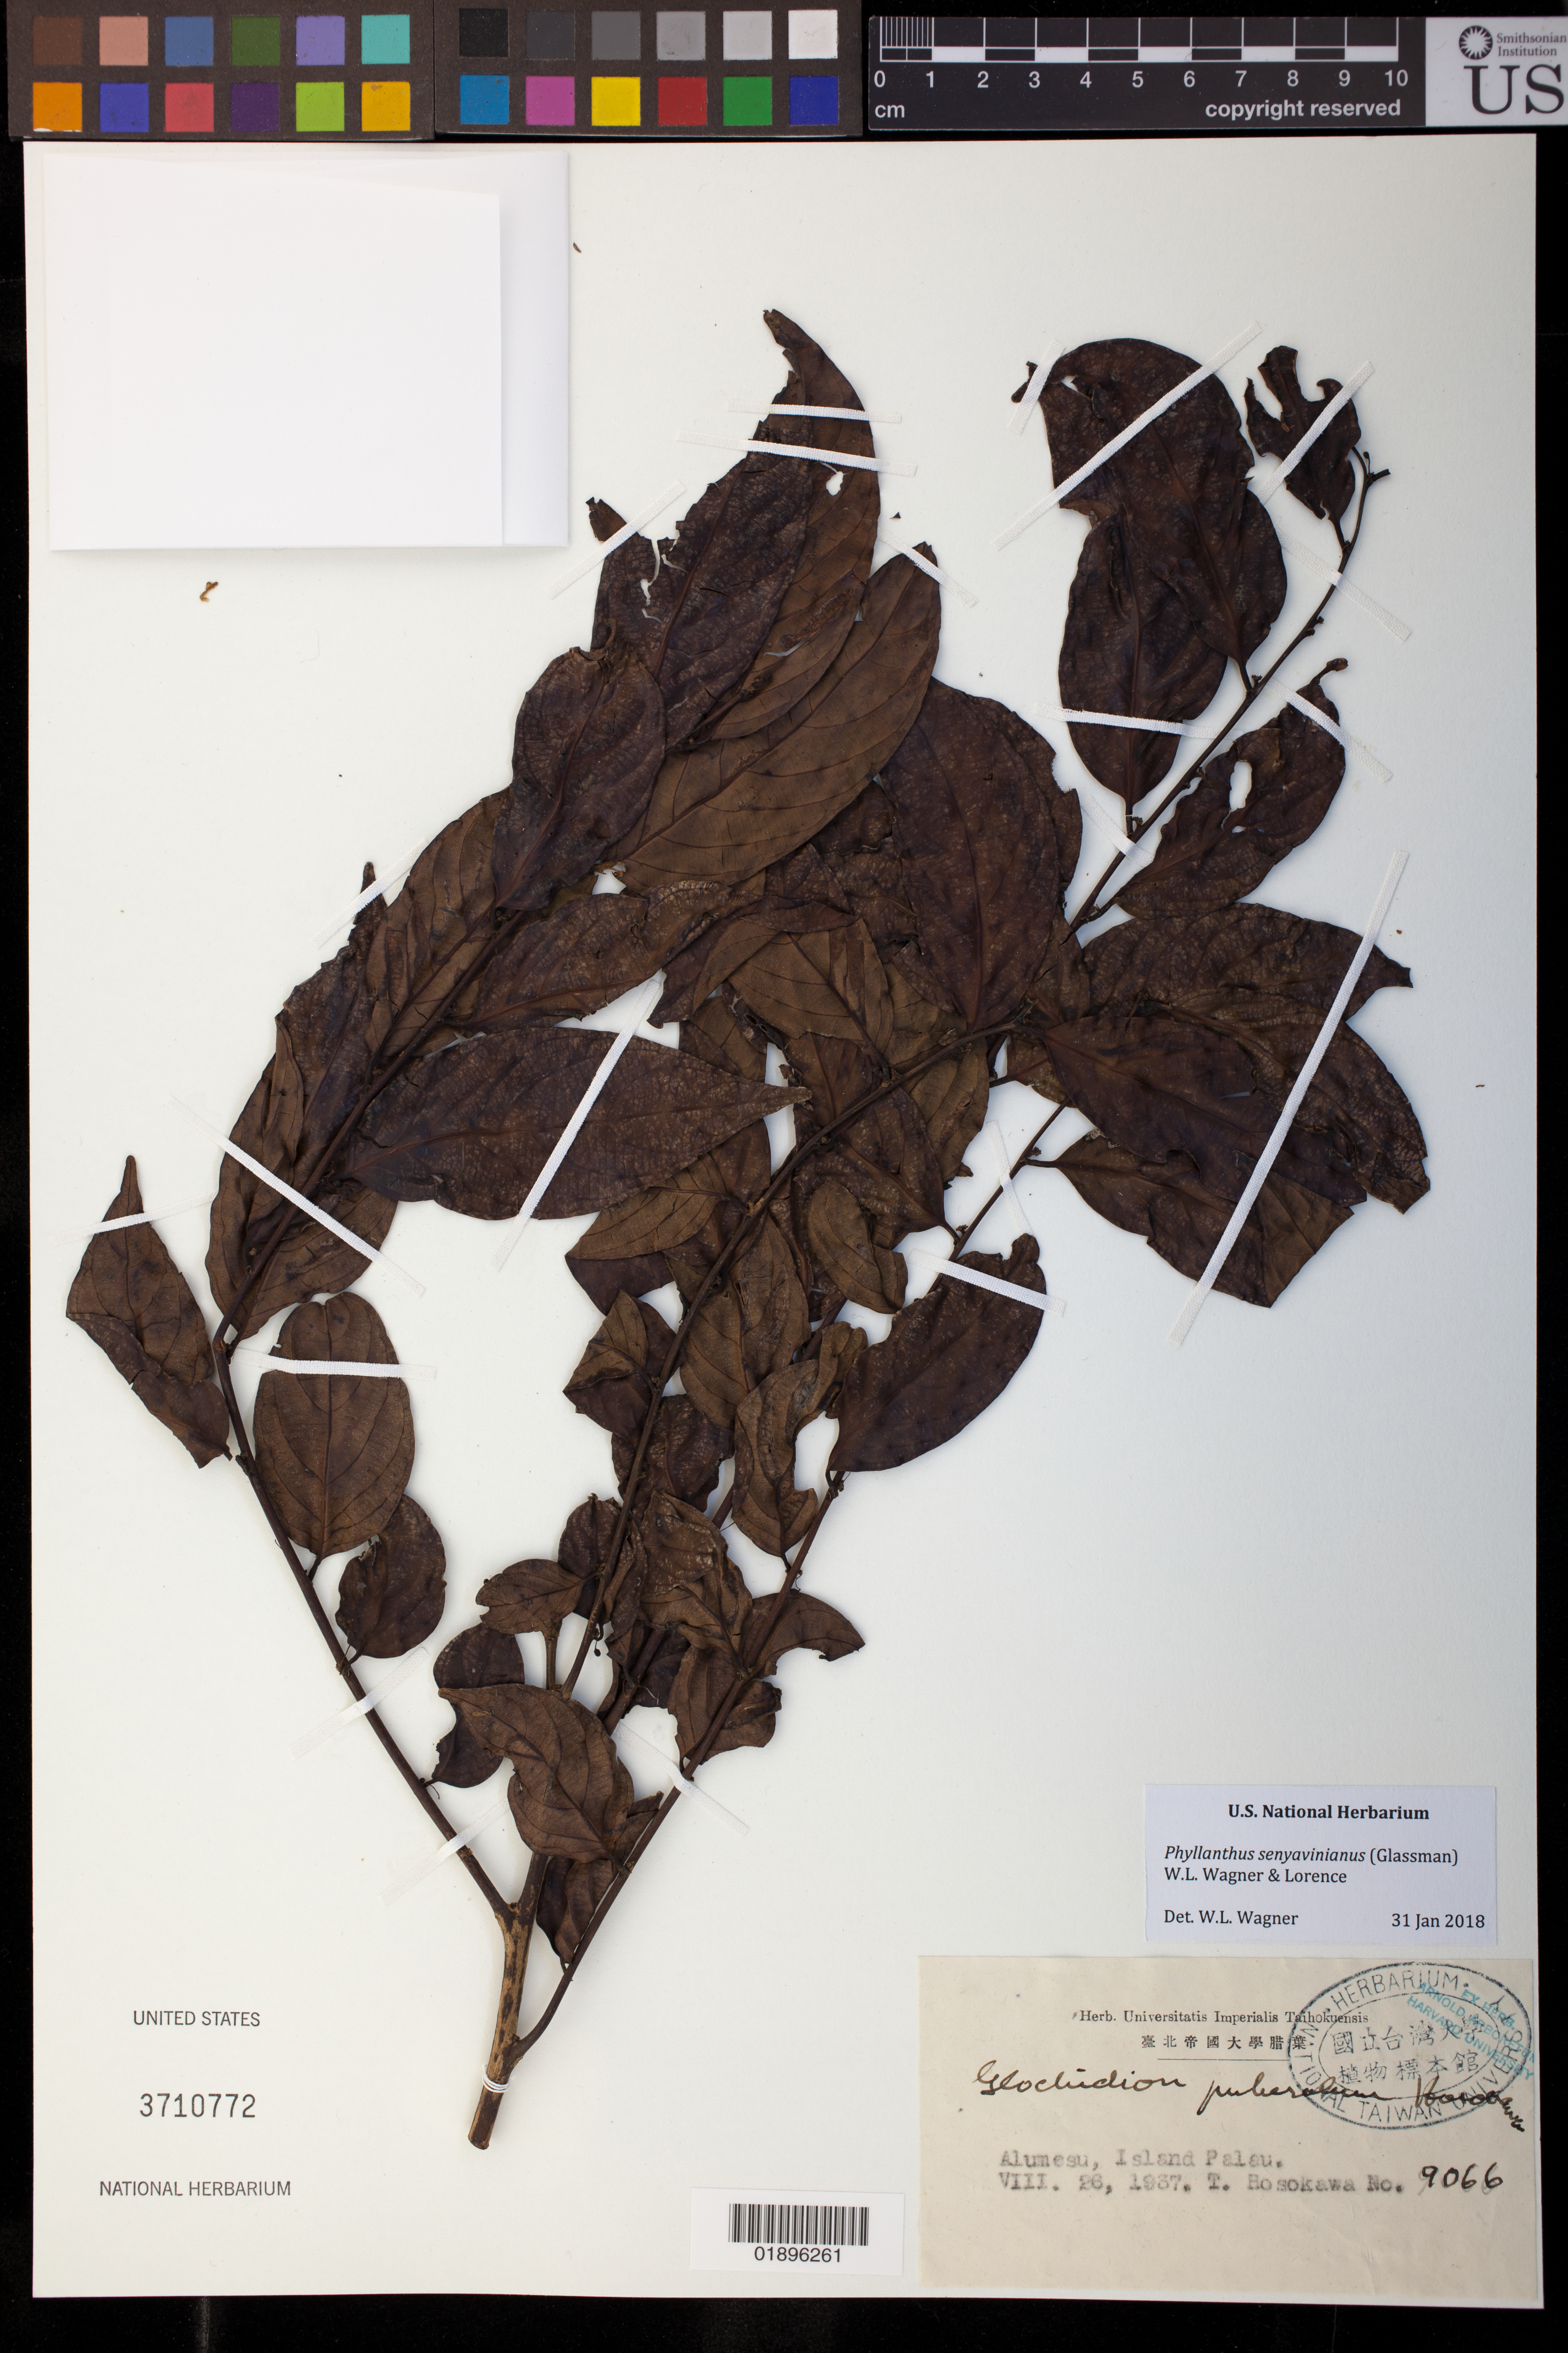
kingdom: Plantae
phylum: Tracheophyta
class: Magnoliopsida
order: Malpighiales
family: Phyllanthaceae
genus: Phyllanthus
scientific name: Phyllanthus senyavinianus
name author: (Glassman) W.L. Wagner & Lorence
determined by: Wagner, W. L., (BOT), Smithsonian Institution - National Museum of Natural History (UNITED STATES)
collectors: T. Hosokawa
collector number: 9066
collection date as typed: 26 Aug 1937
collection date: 1937-08-26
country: Palau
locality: Alumesu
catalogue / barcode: US 3710772